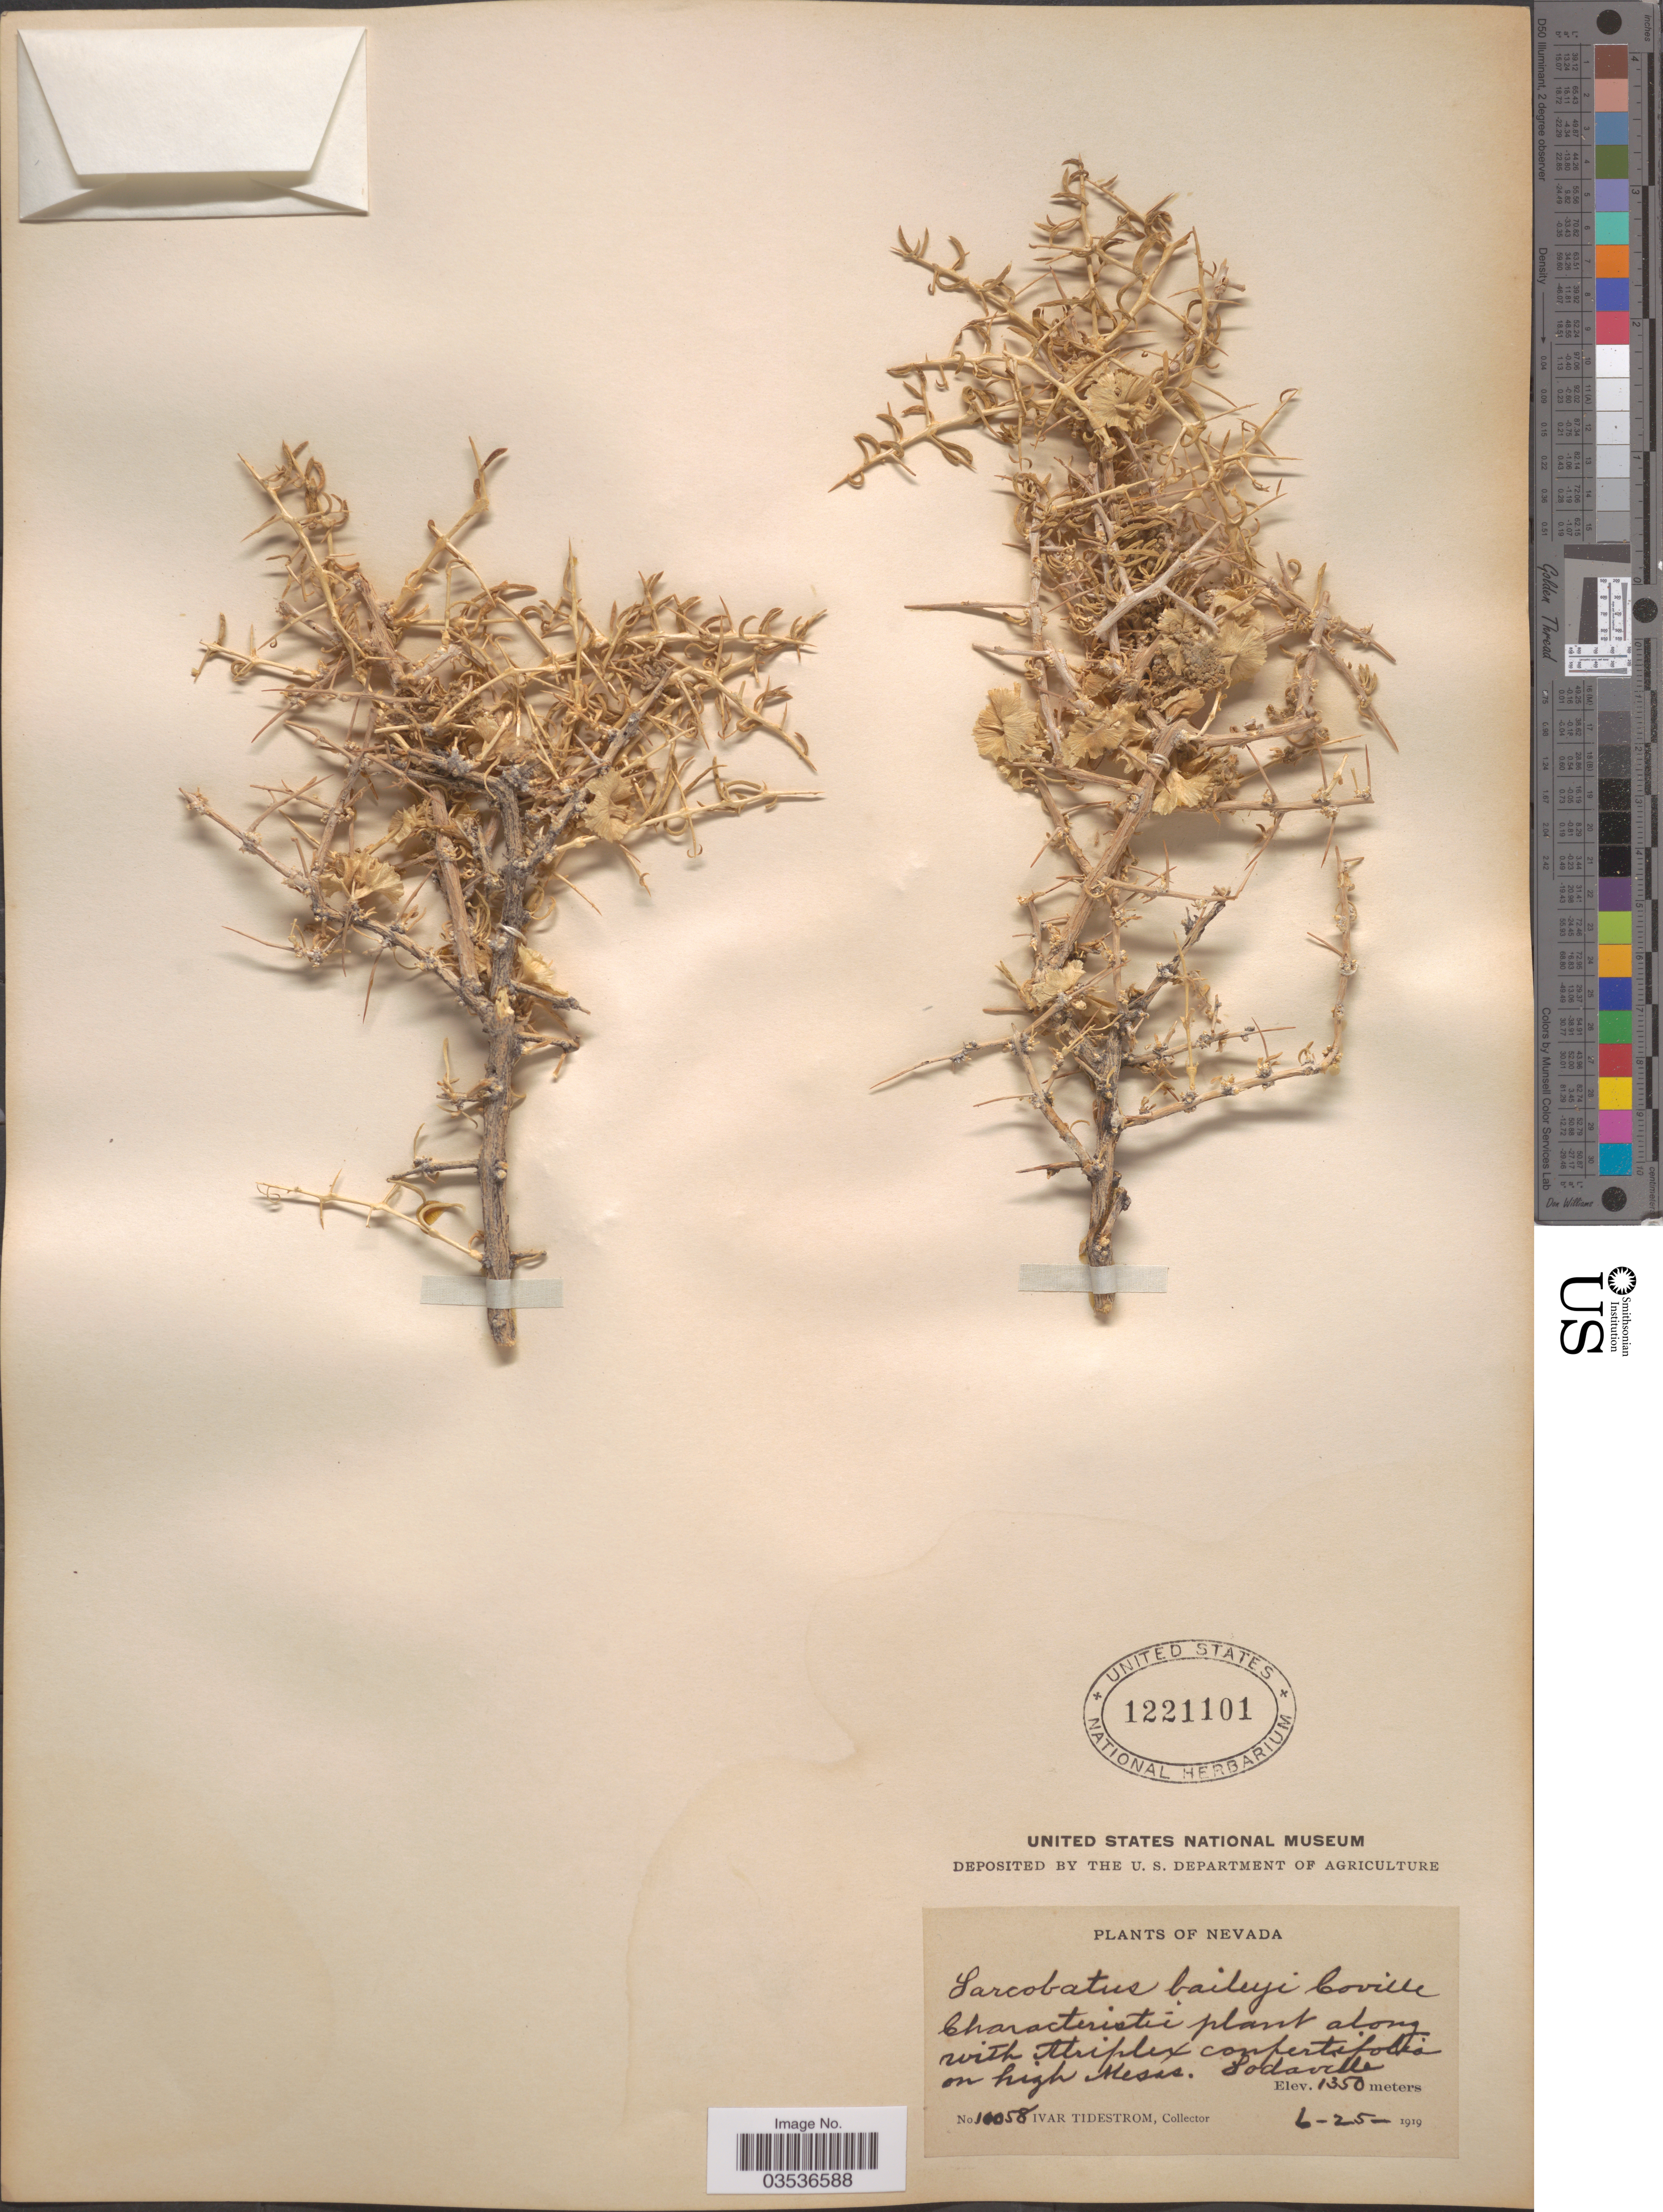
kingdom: Plantae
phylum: Tracheophyta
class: Magnoliopsida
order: Caryophyllales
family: Sarcobataceae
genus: Sarcobatus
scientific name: Sarcobatus baileyi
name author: Coville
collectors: I. F. Tidestrom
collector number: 10058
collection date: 1919-06-25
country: United States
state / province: Nevada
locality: Sodaville.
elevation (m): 1350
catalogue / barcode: US 1221101